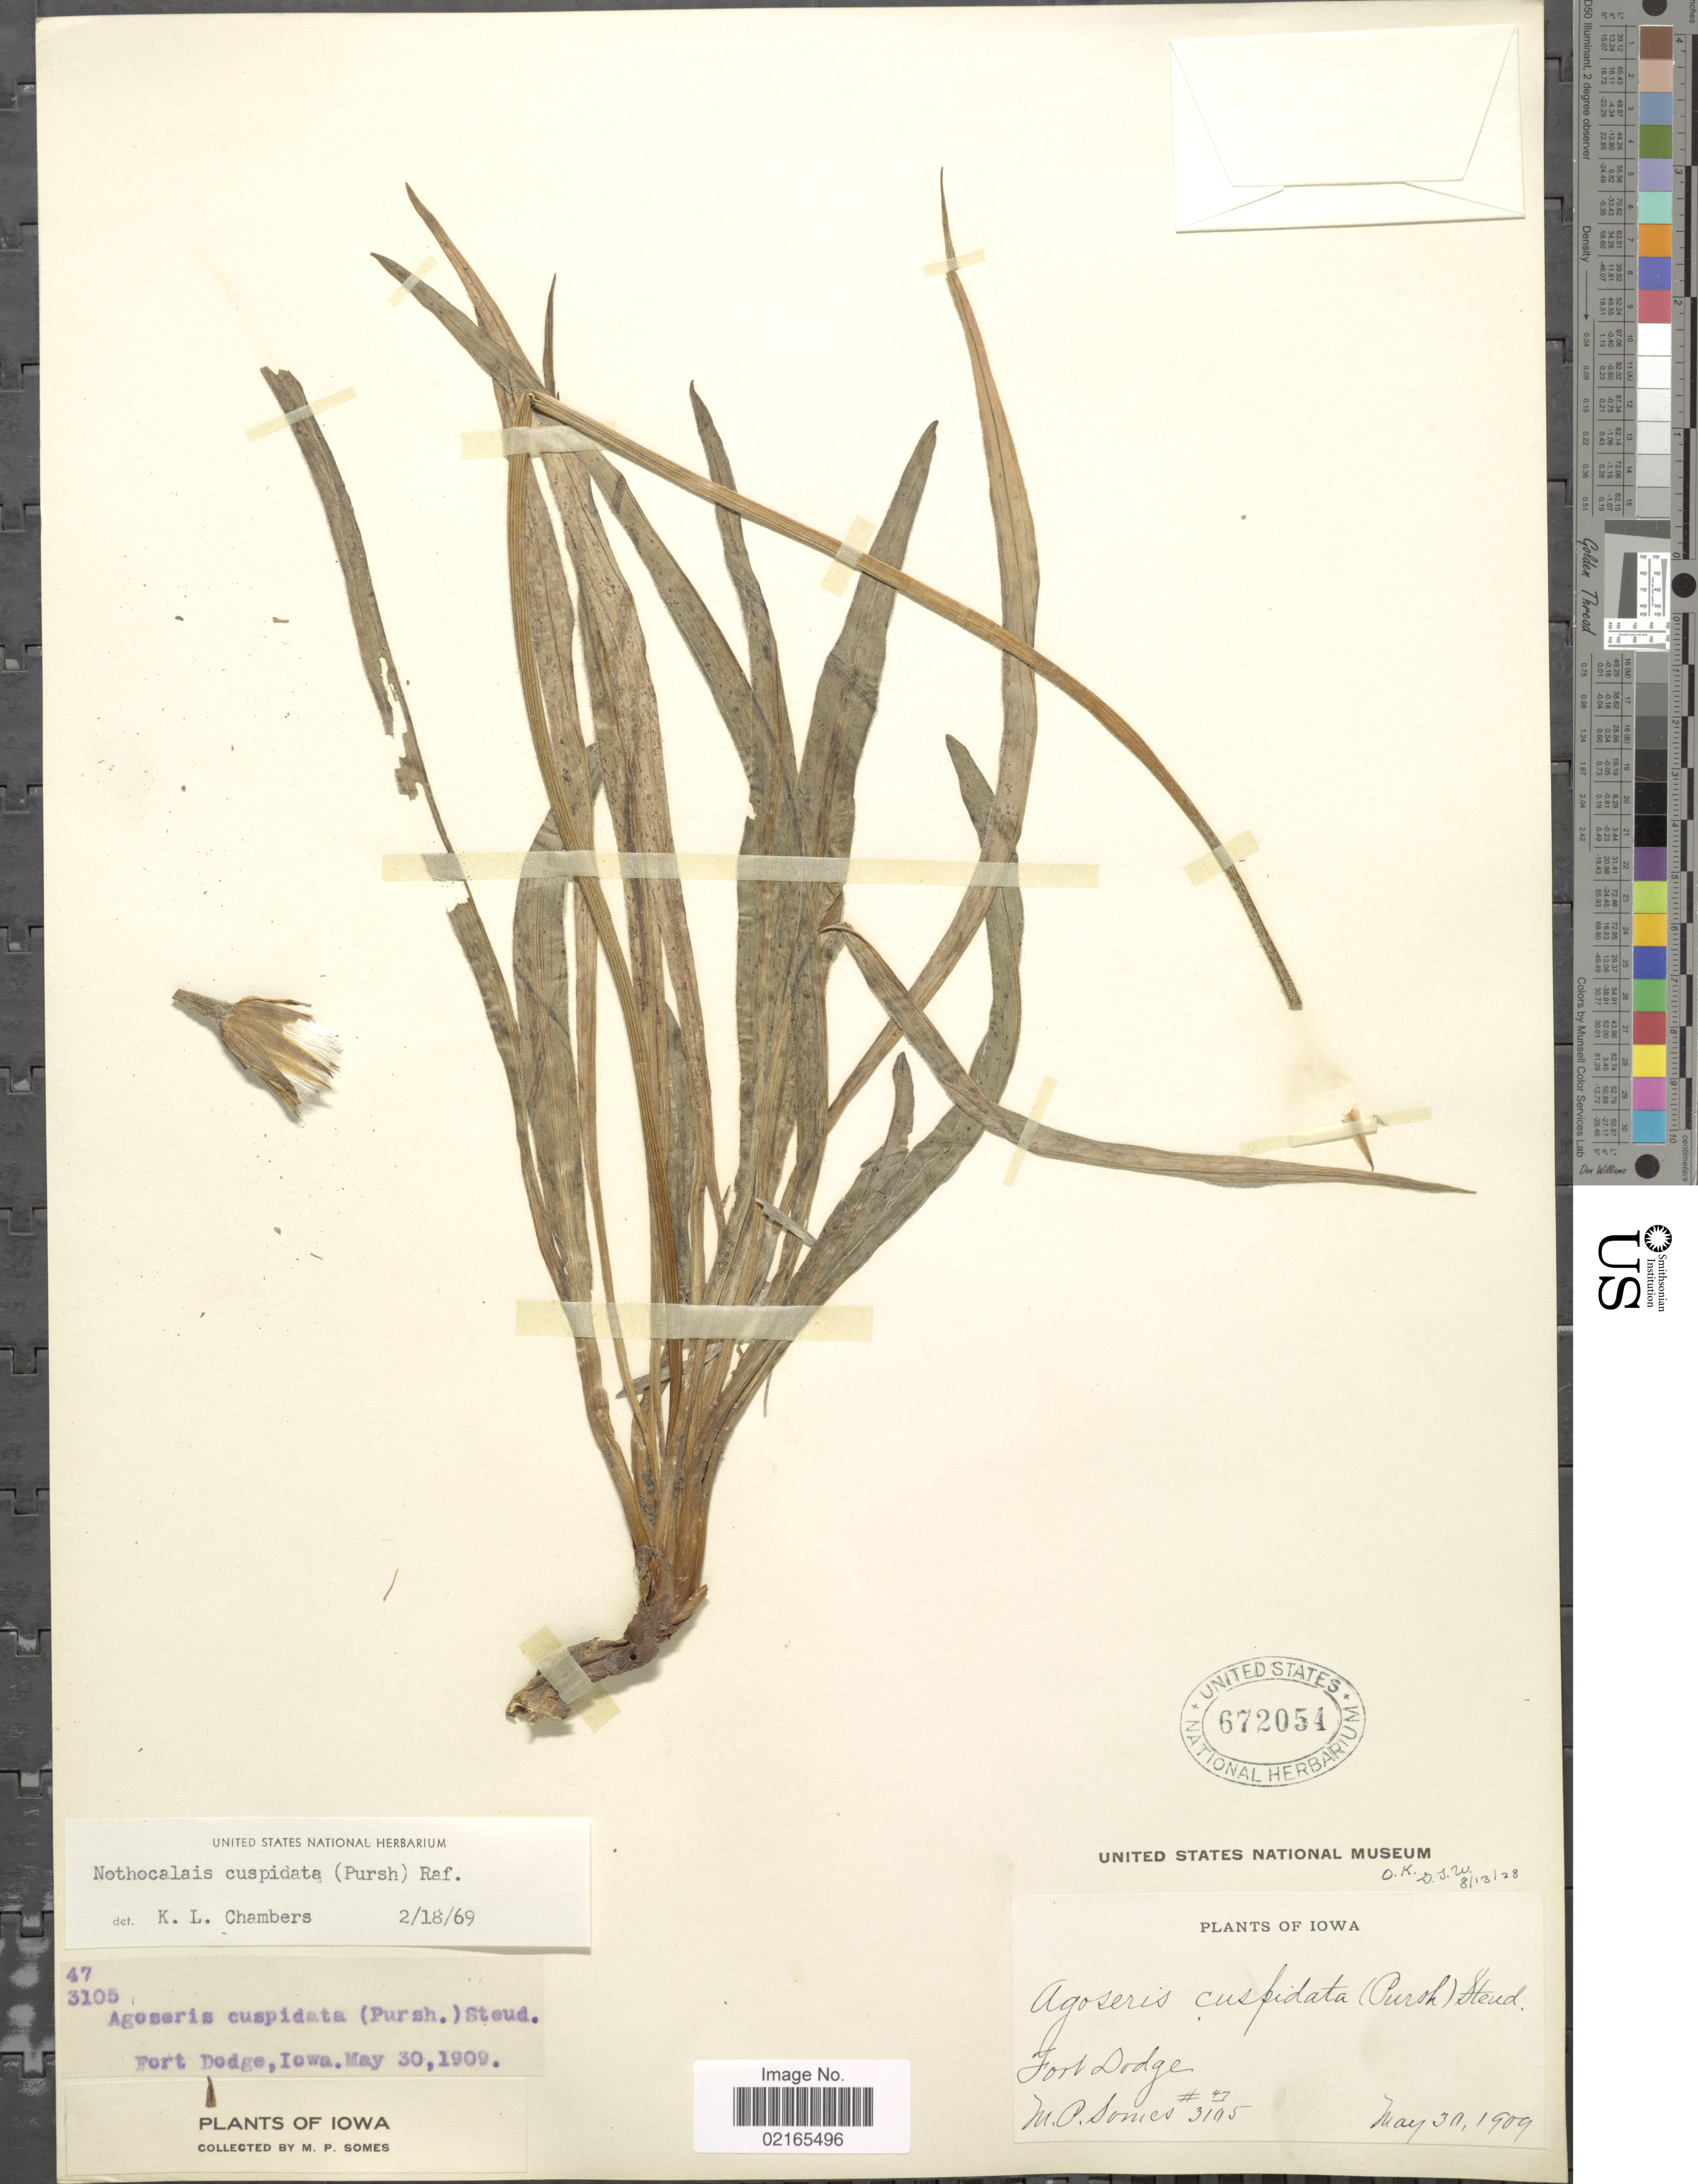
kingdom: Plantae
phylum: Tracheophyta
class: Magnoliopsida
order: Asterales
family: Asteraceae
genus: Nothocalais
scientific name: Nothocalais cuspidata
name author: (Pursh) Greene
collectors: M. Somes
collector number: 3105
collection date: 1909-05-30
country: United States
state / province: Iowa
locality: Fort Dodge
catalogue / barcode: US 672054